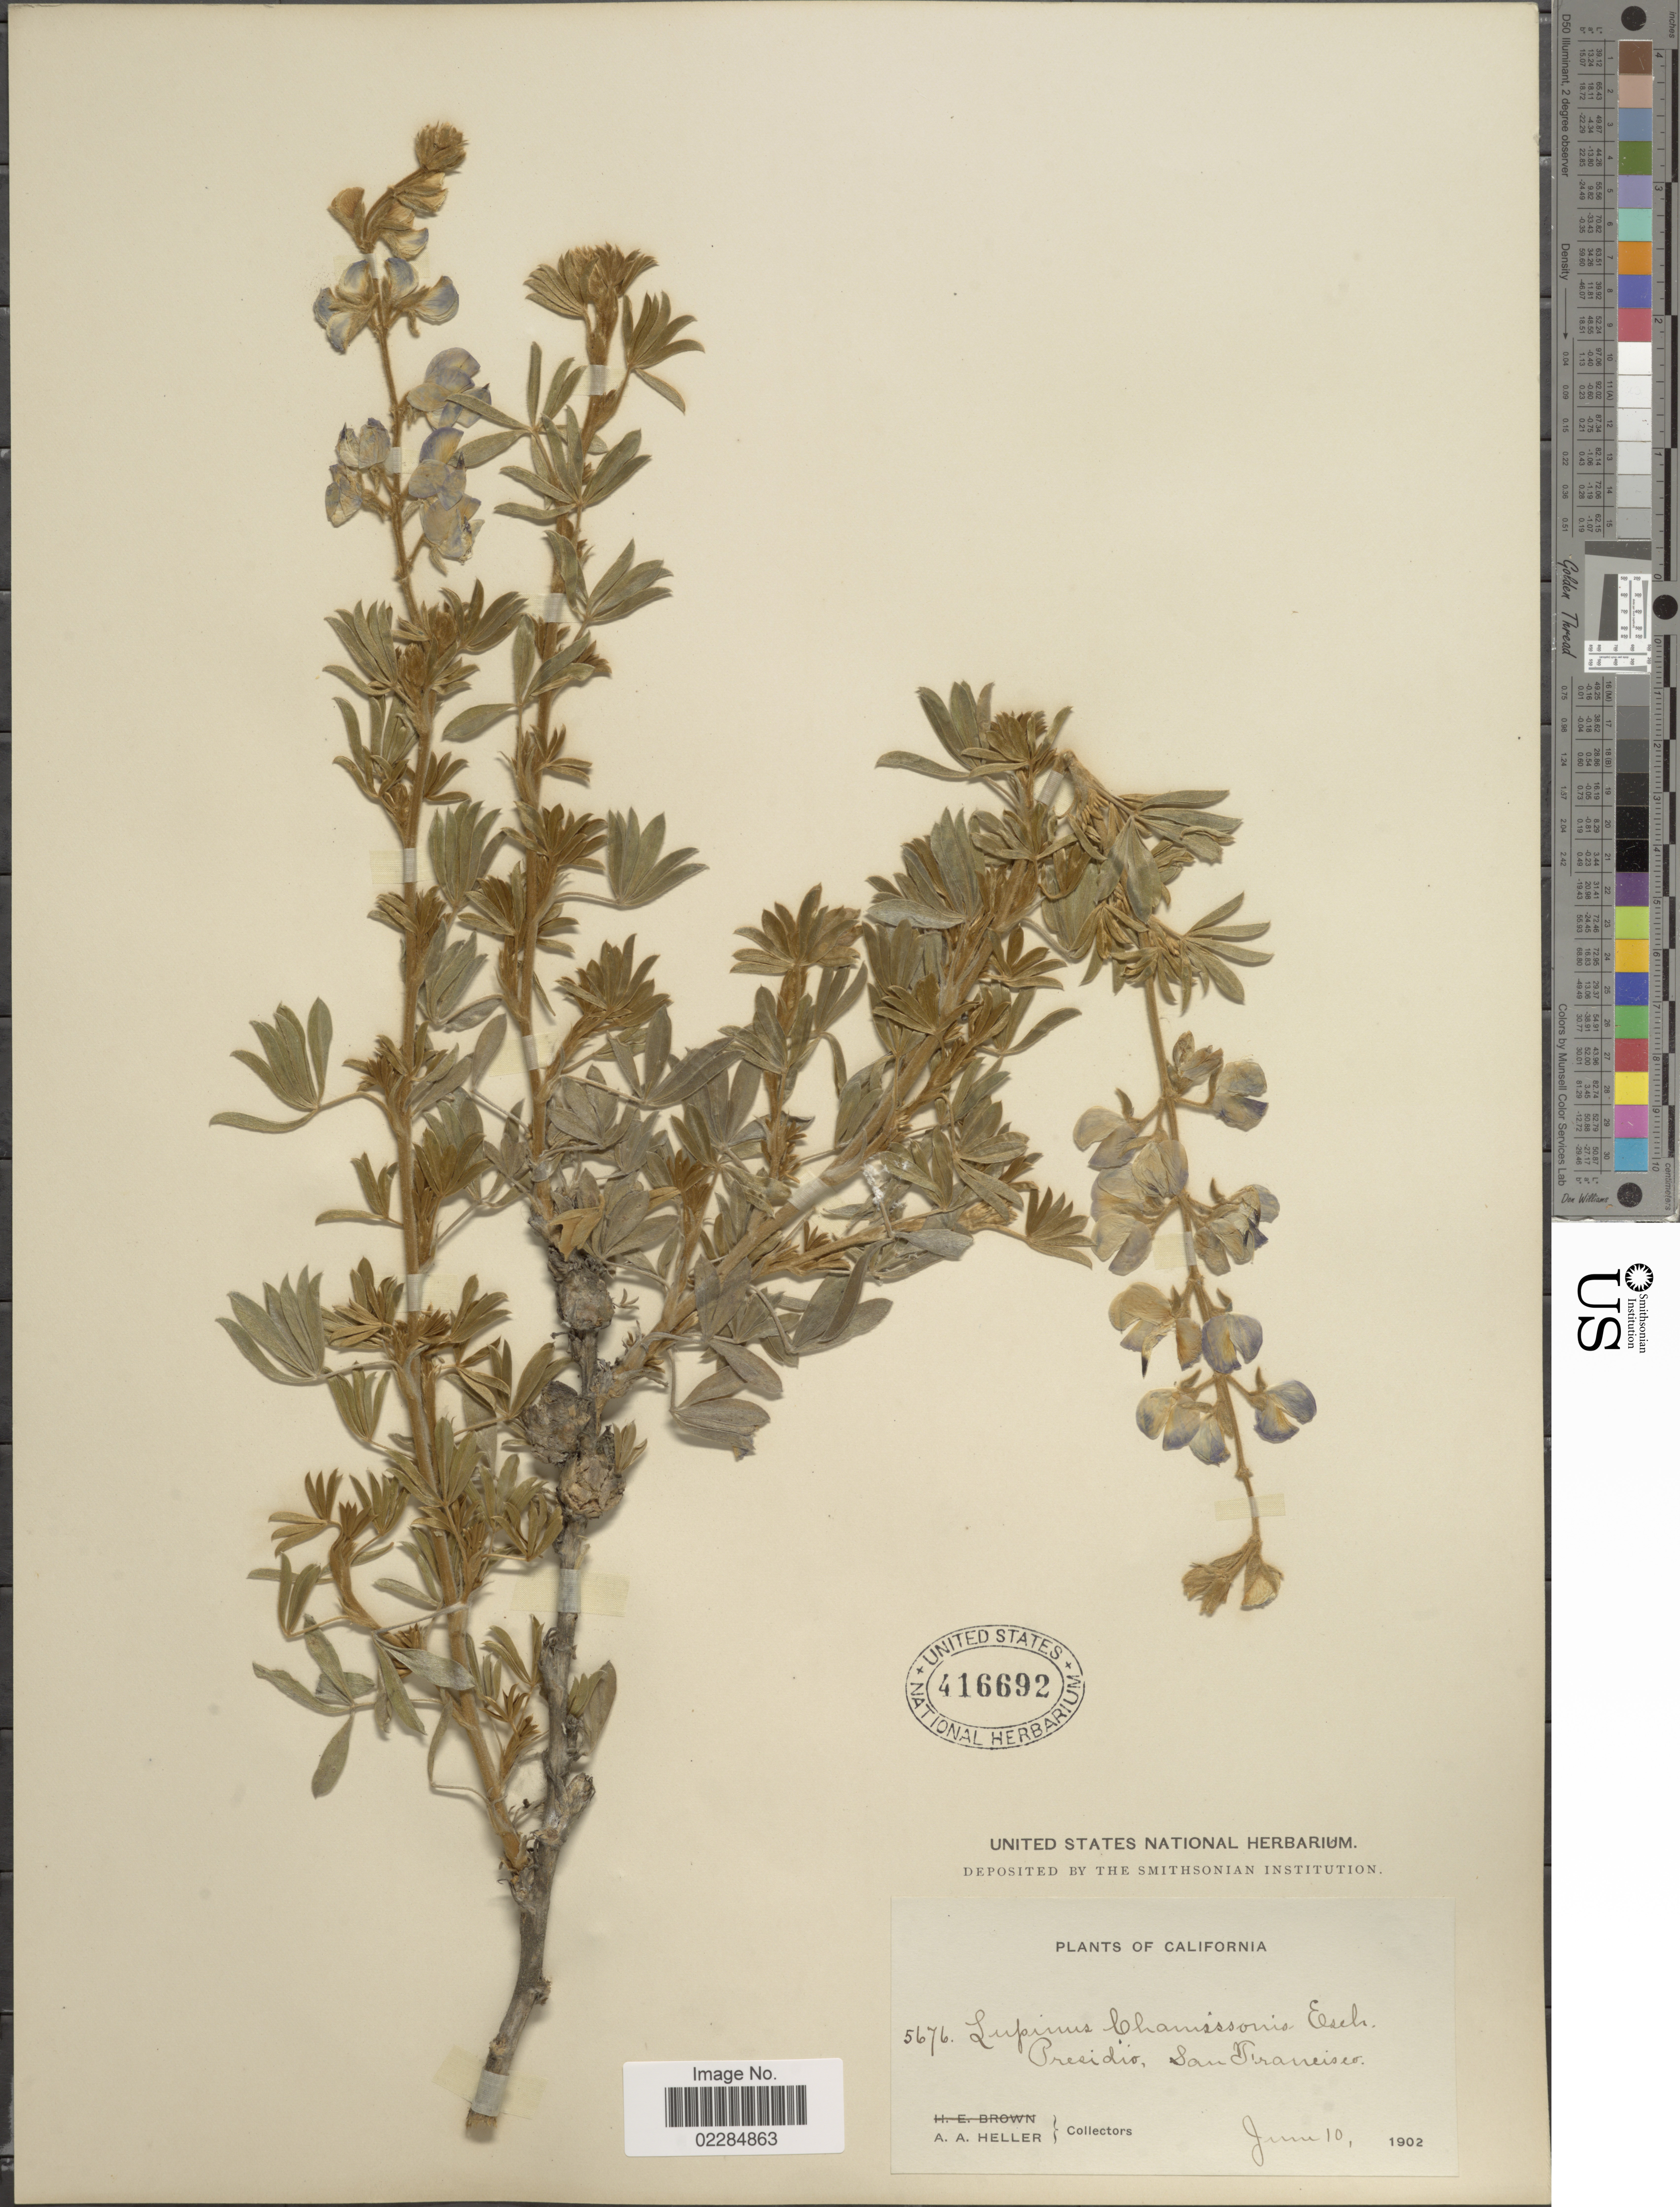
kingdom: Plantae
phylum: Tracheophyta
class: Magnoliopsida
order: Fabales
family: Fabaceae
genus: Lupinus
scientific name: Lupinus chamissonis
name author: Eschsch.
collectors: A. A. Heller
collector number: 5676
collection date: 1902-06-10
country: United States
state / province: California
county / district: San Francisco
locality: Presidio, San Francisco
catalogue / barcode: US 416692